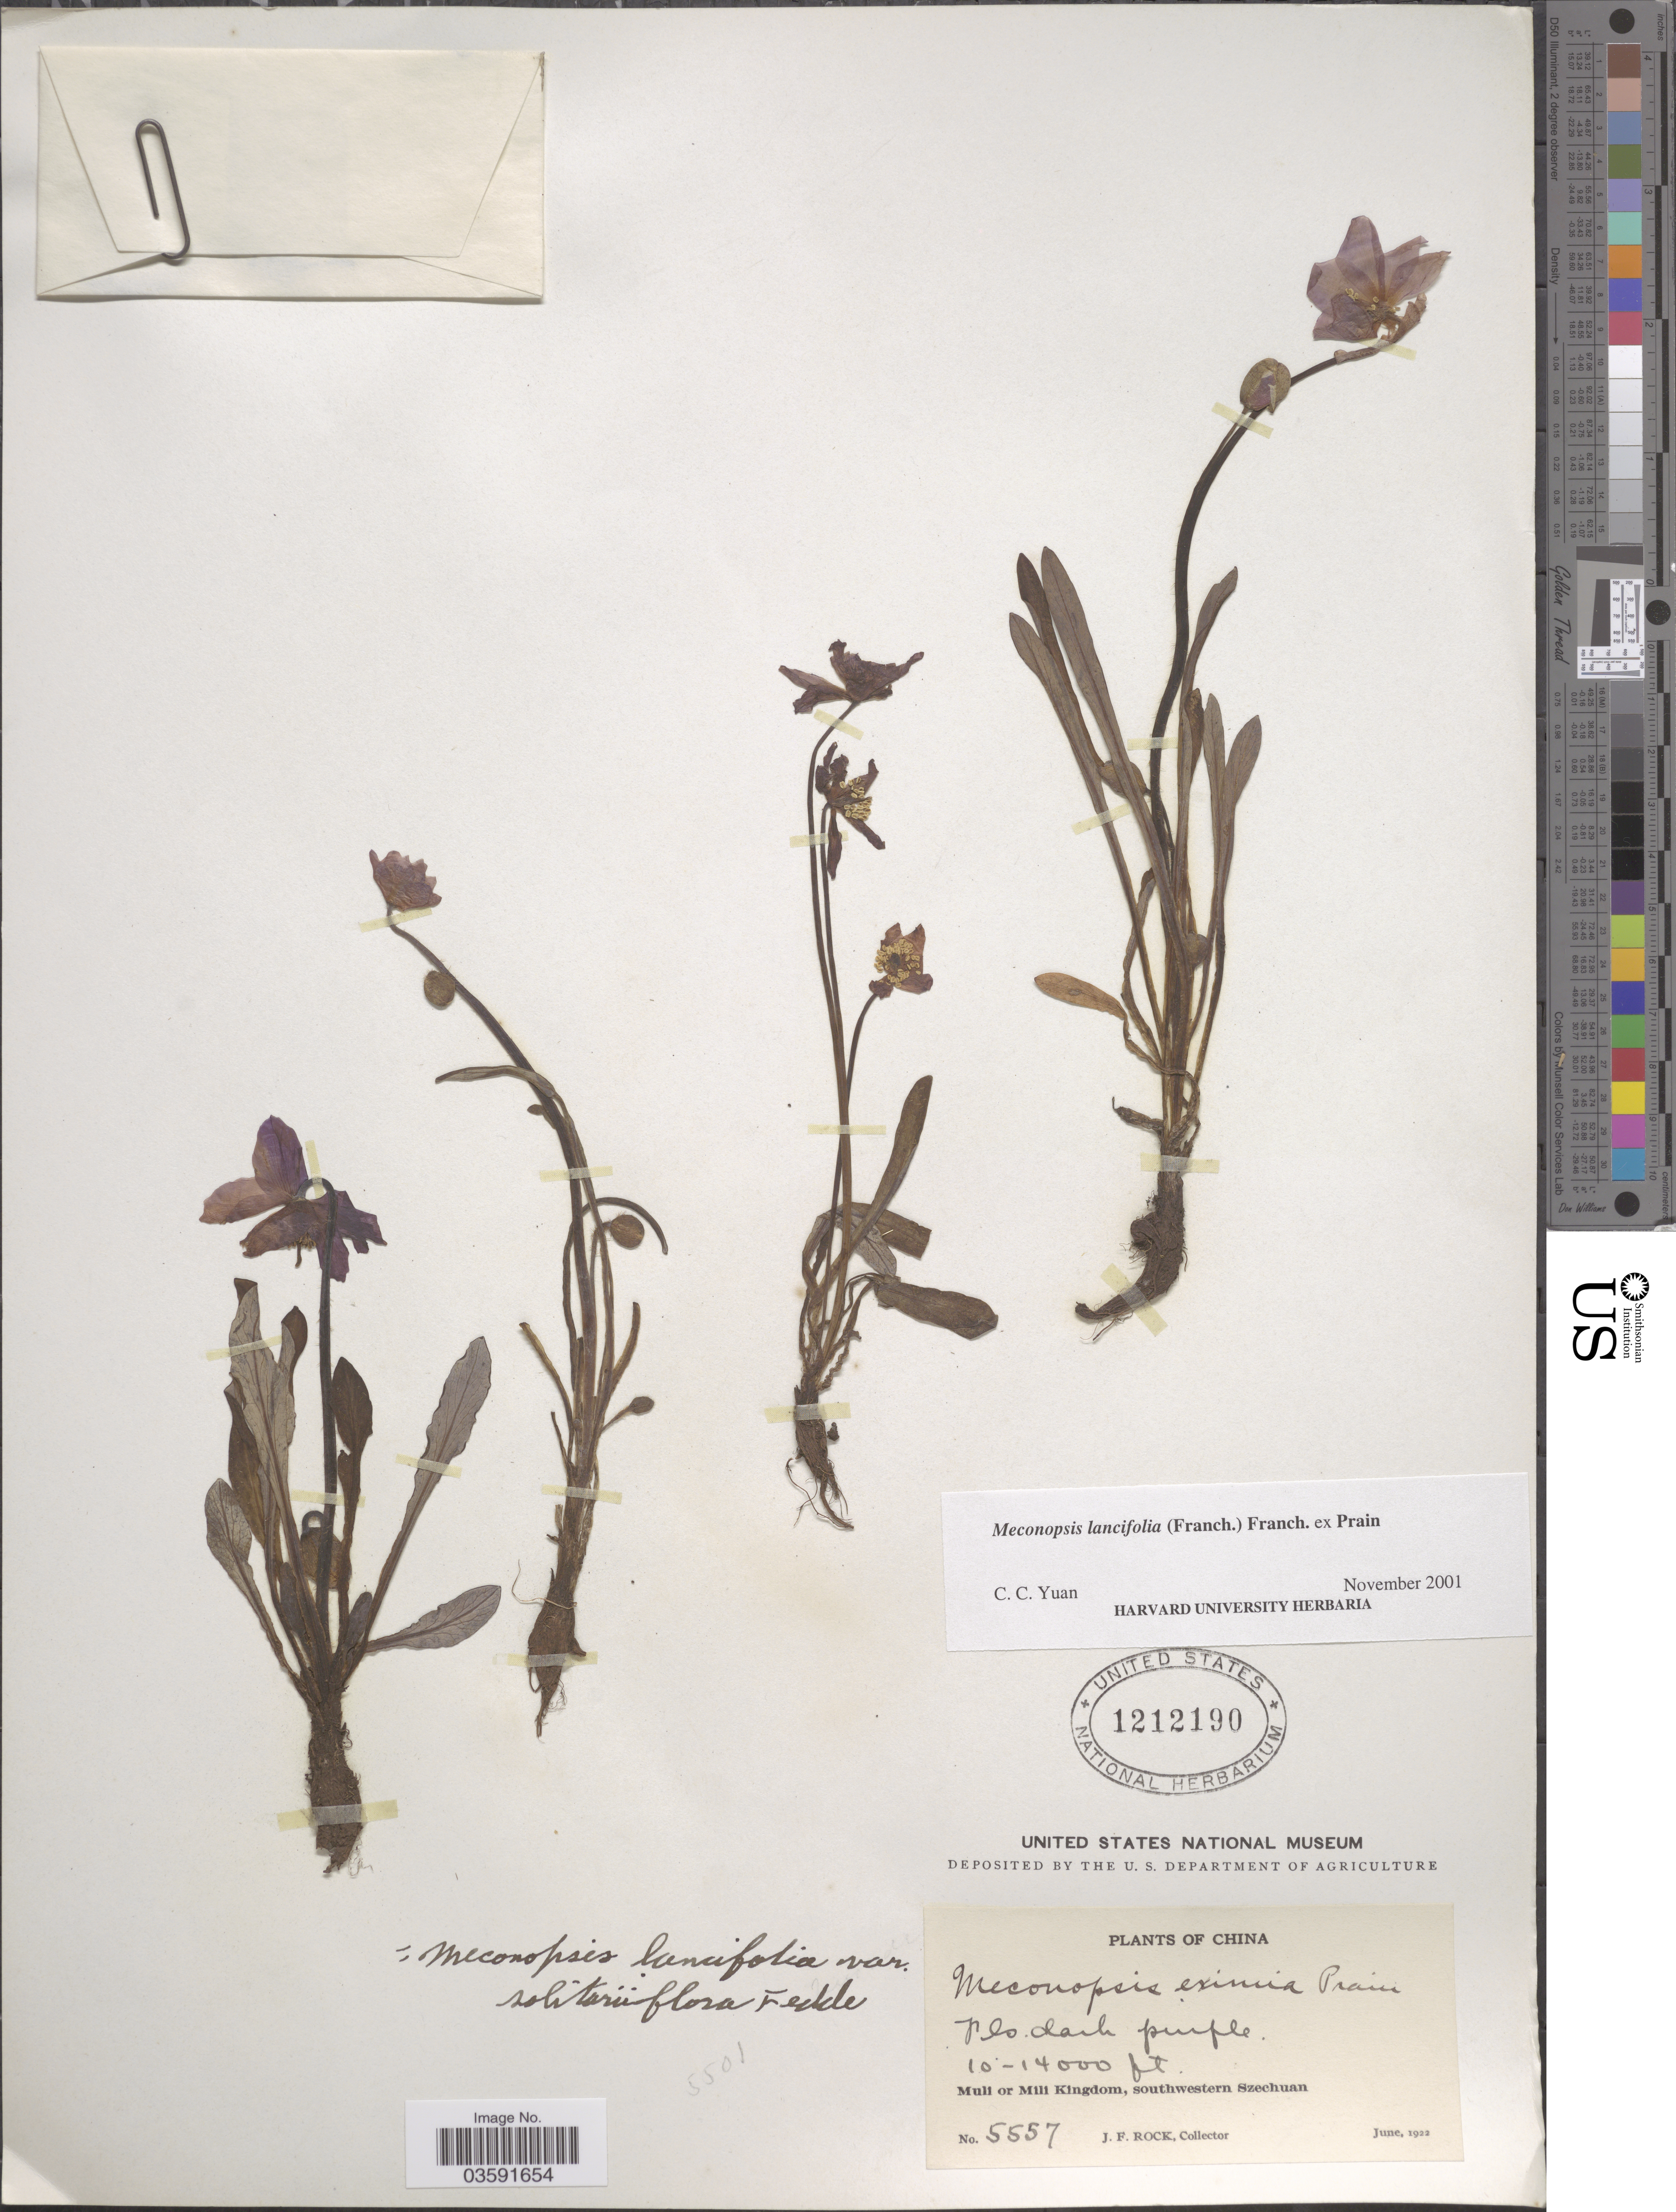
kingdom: Plantae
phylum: Tracheophyta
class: Magnoliopsida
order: Ranunculales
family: Papaveraceae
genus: Meconopsis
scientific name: Meconopsis lancifolia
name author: Franch. ex Prain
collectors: J. Rock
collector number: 5557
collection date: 1922-06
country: China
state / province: Sichuan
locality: Muli or Mili Kingdom, southwestern Szechuan.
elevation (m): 3048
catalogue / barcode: US 1212190